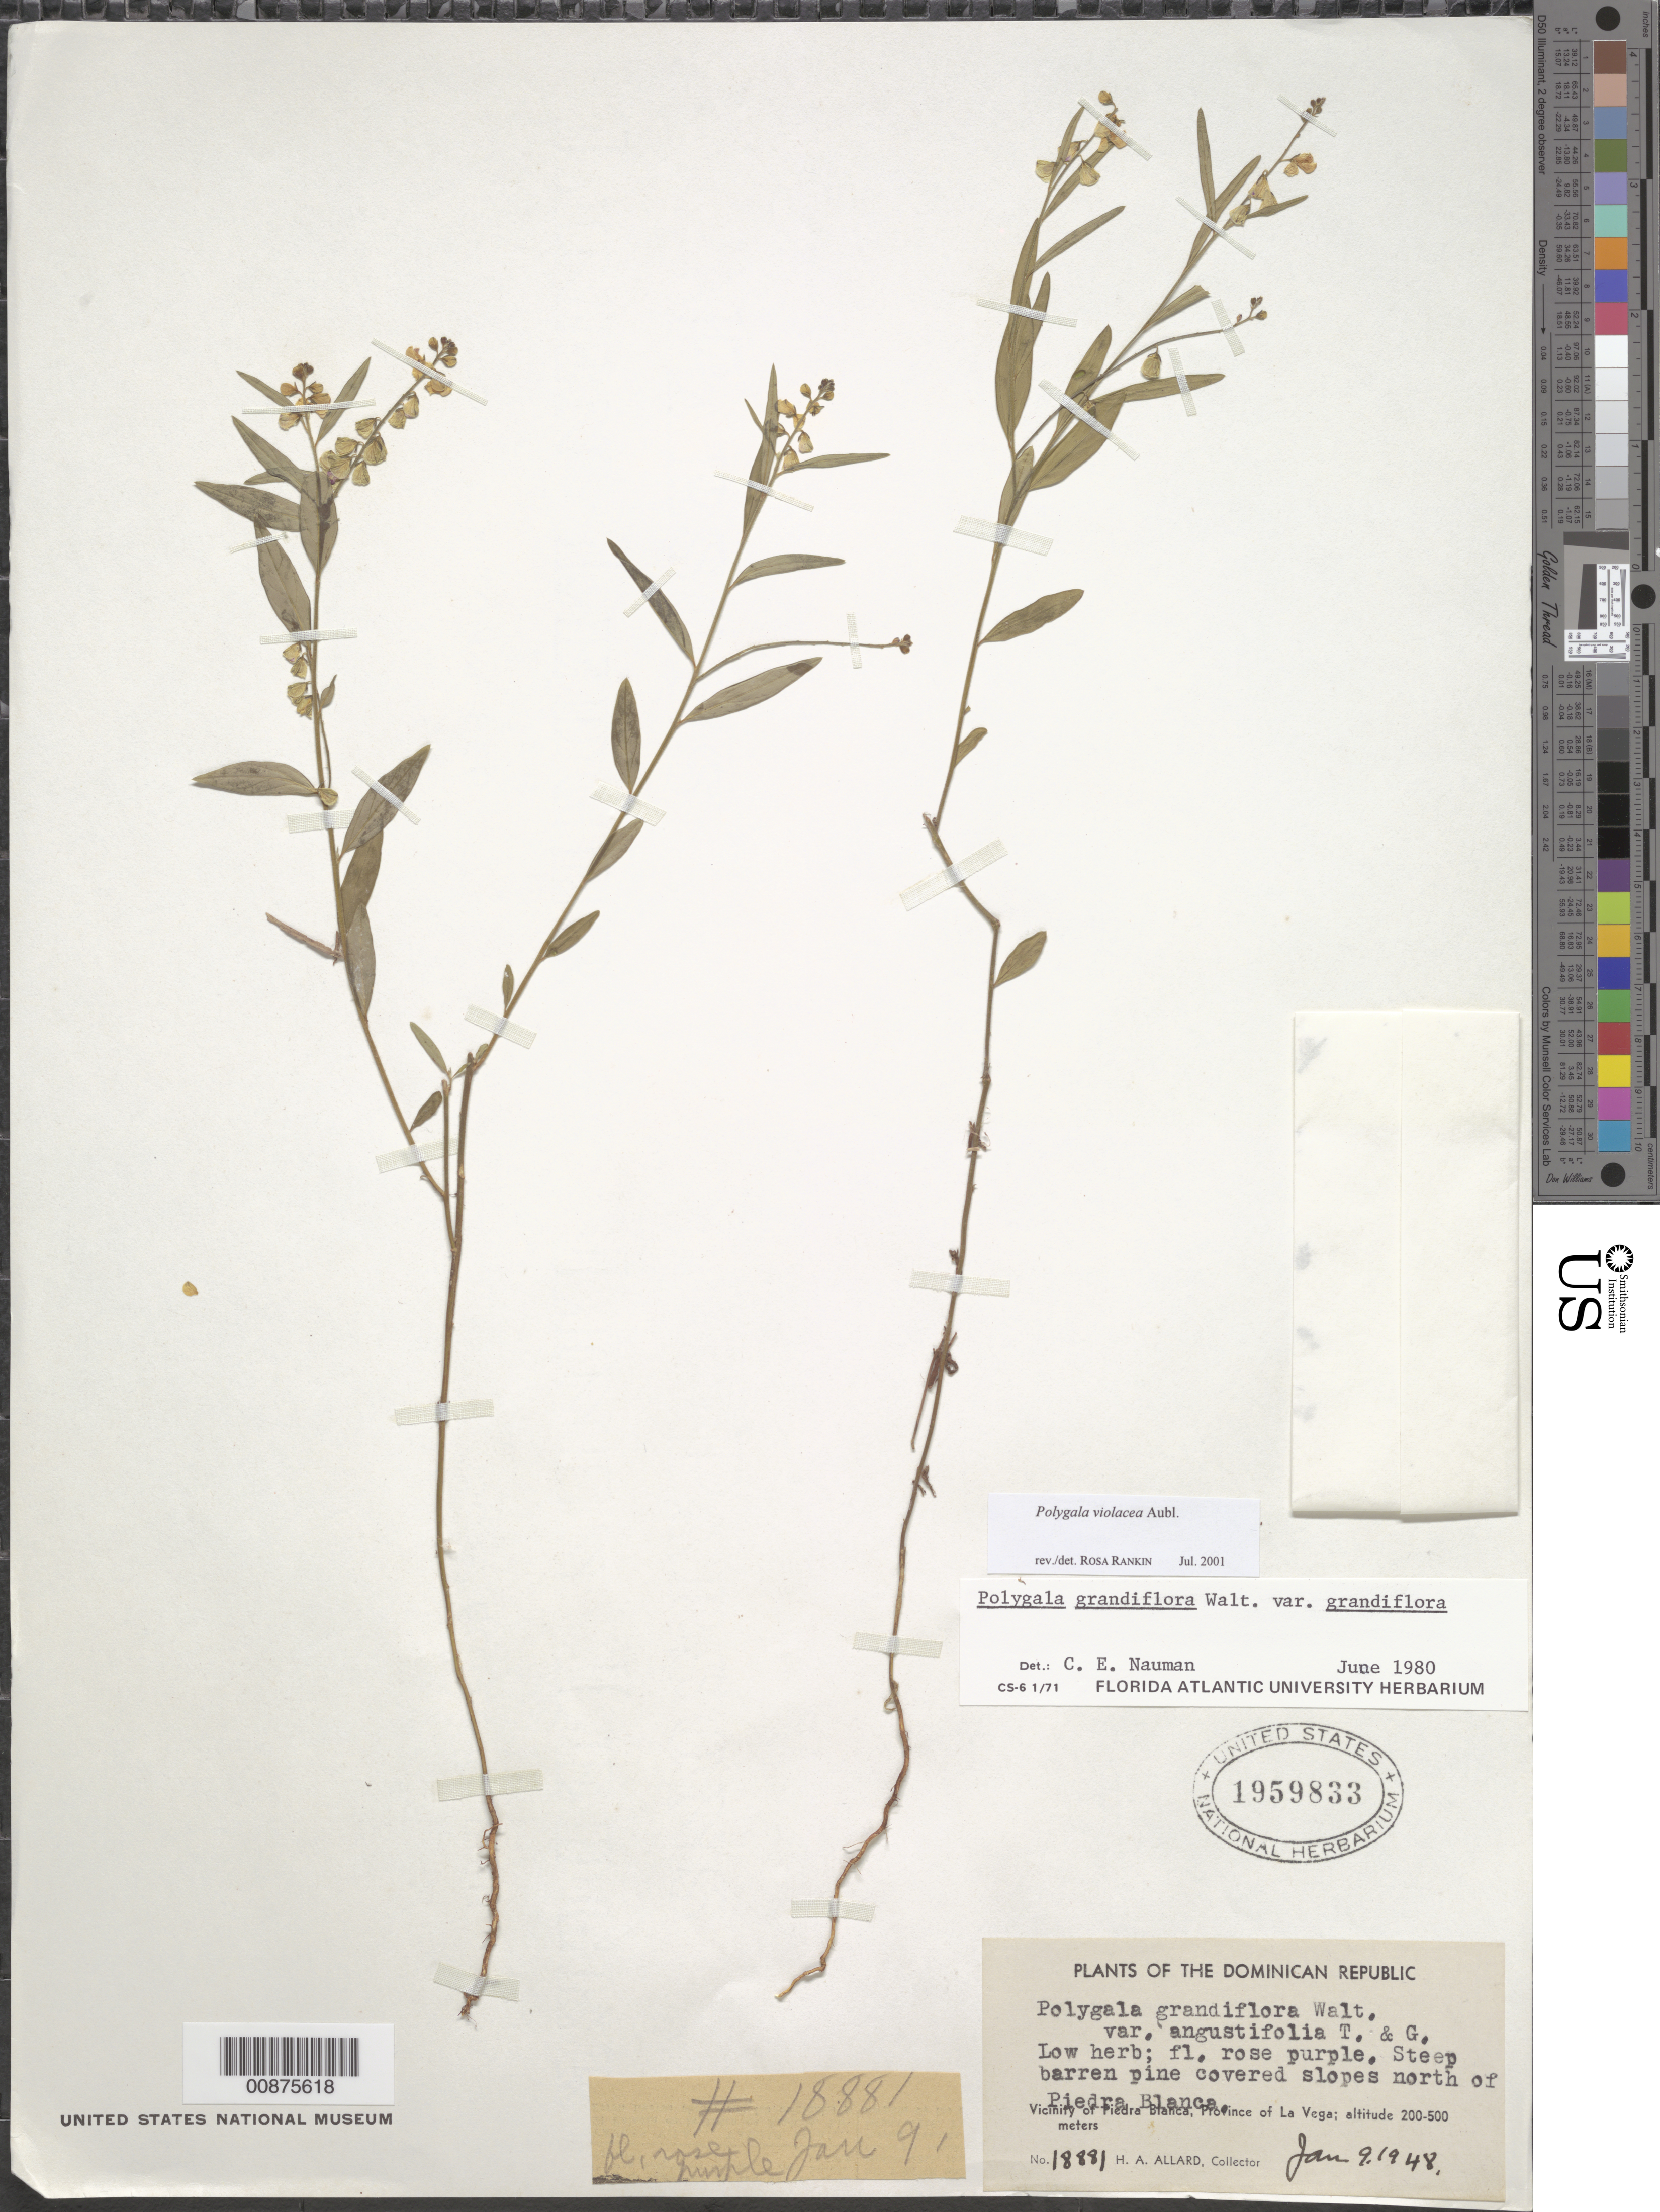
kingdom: Plantae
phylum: Tracheophyta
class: Magnoliopsida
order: Fabales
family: Polygalaceae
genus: Asemeia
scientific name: Asemeia violacea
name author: (Aubl.) J.F.B. Pastore & J.R. Abbott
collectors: H. A. Allard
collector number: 18881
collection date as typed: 09 Jan 1948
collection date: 1948-01-09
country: Dominican Republic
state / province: La Vega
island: Hispaniola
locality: Vicinity of Piedra Blanca, N of town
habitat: Steep barren pine covered slopes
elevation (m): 200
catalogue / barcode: US 1959833